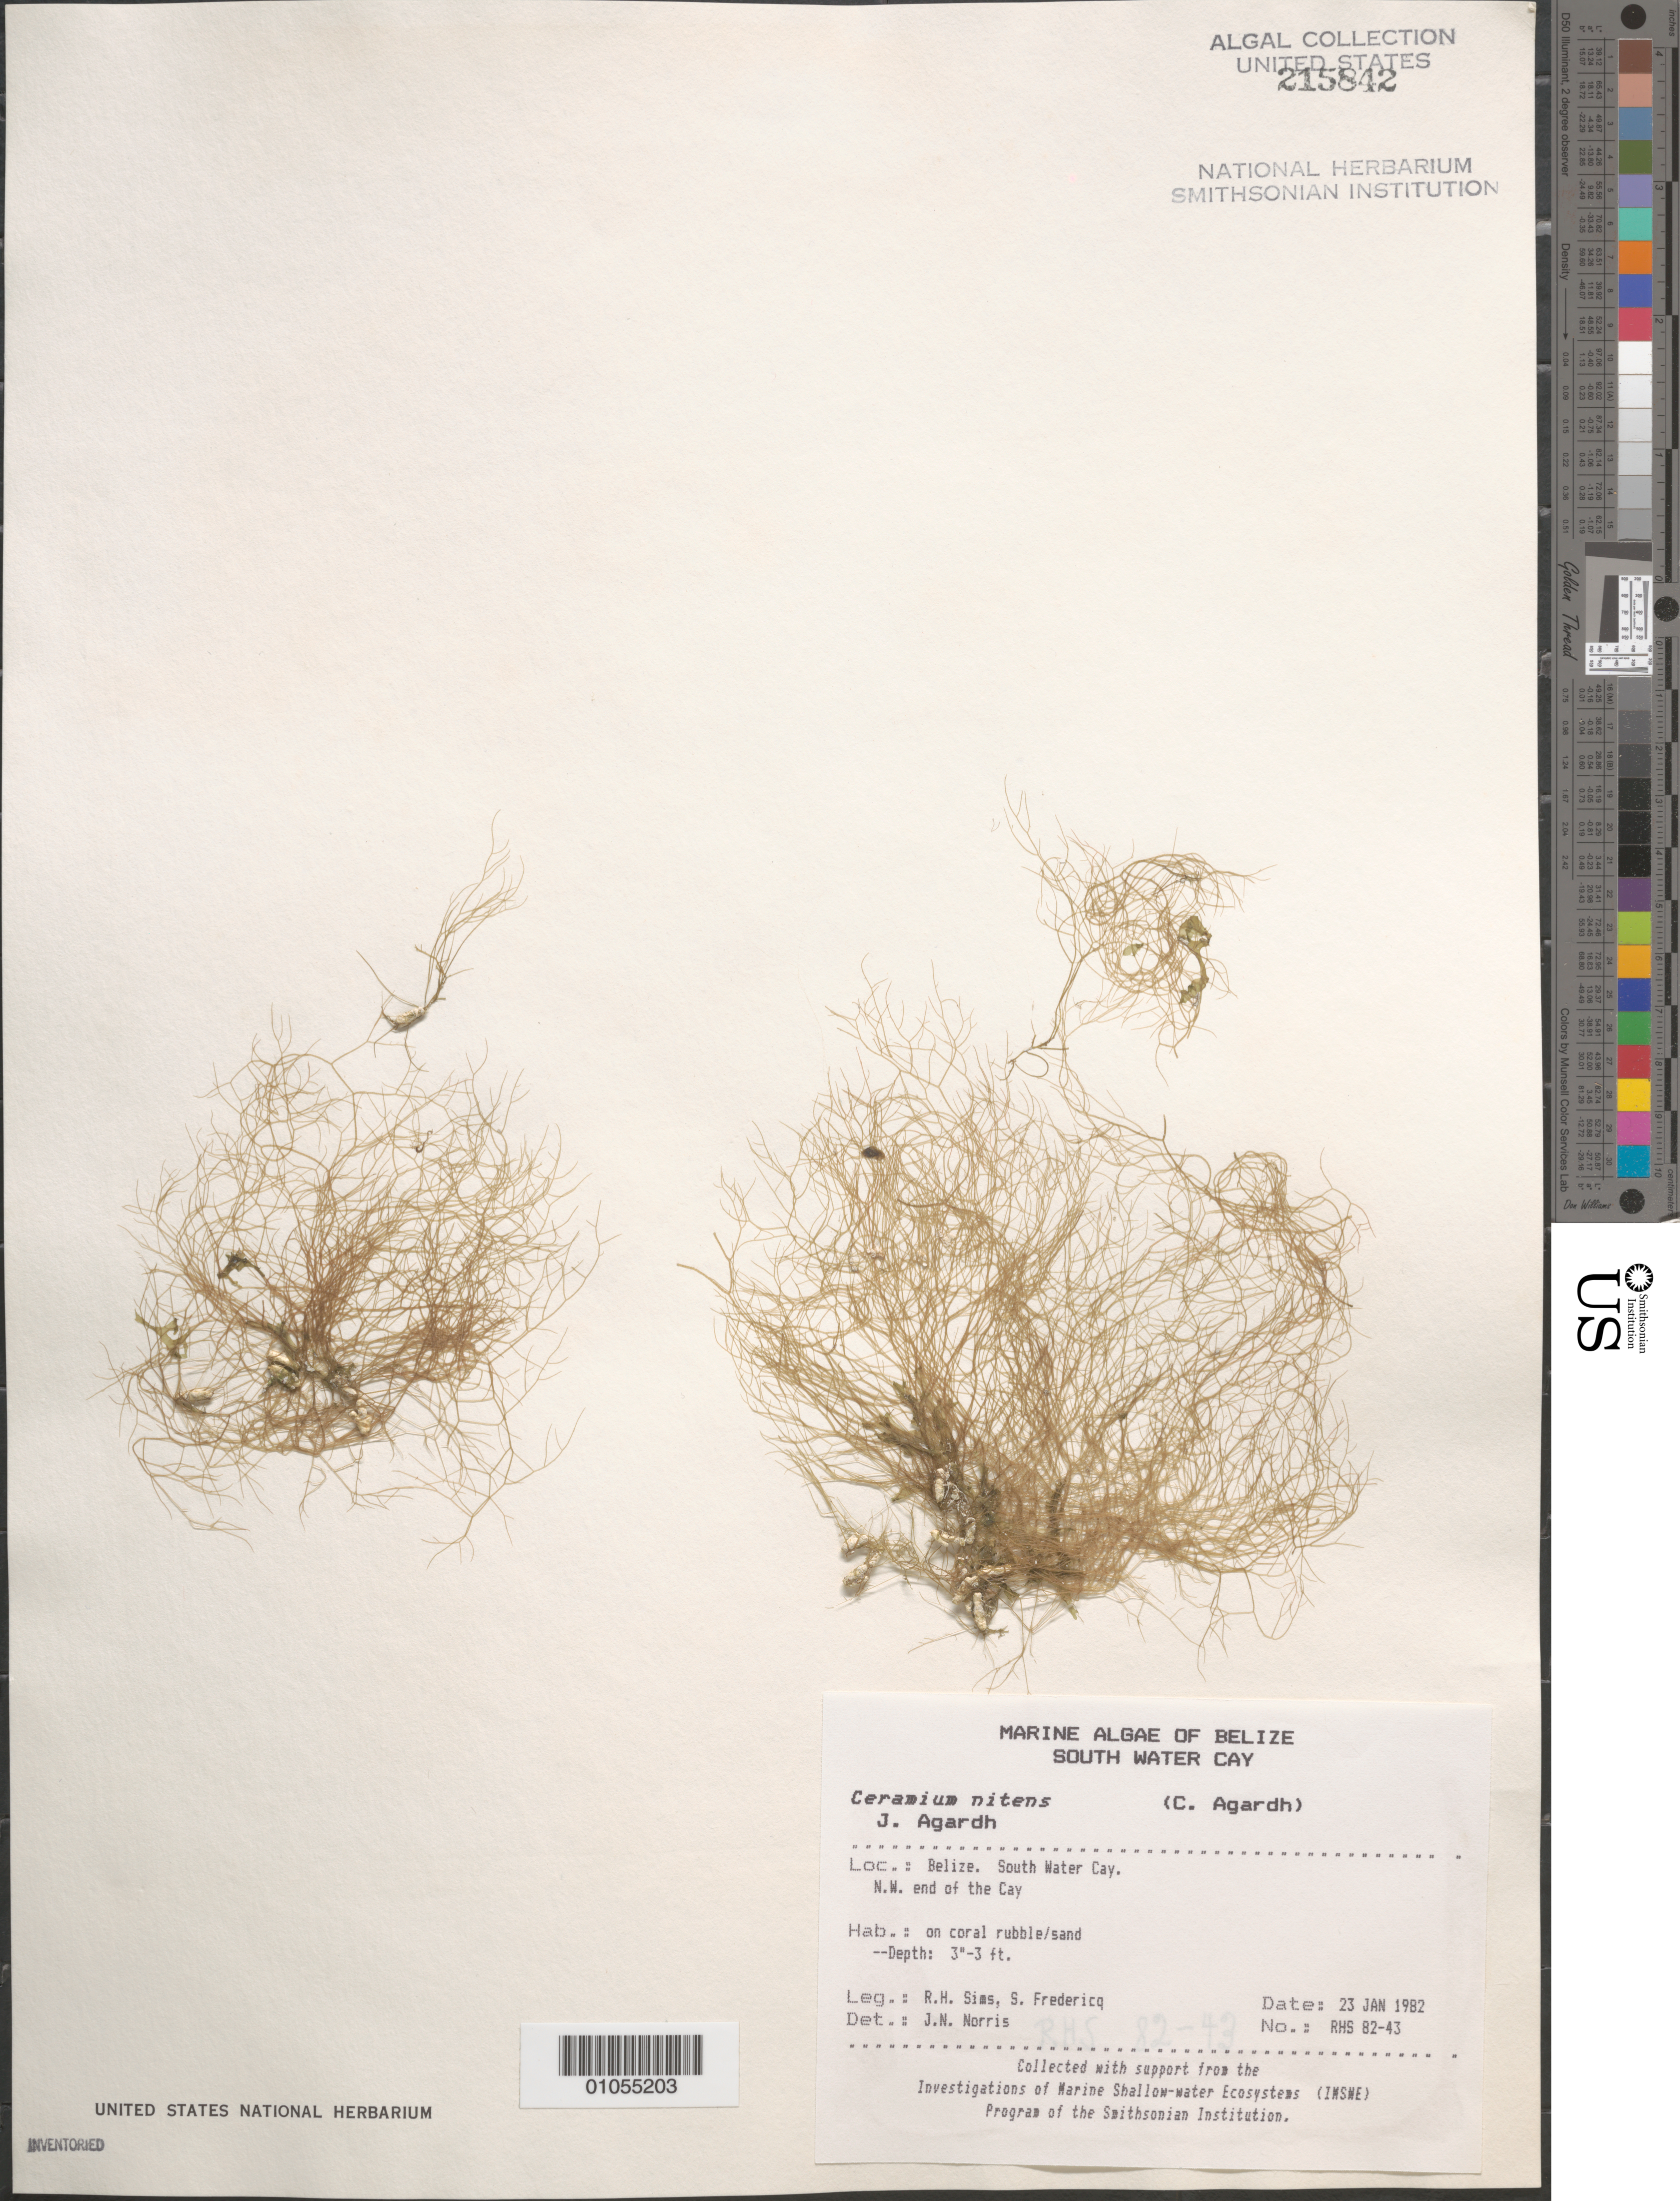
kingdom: Plantae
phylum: Rhodophyta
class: Florideophyceae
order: Ceramiales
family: Ceramiaceae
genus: Ceramium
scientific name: Ceramium nitens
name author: (C. Agardh) J. Agardh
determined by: Norris, James N.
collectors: R. H. Sims & S. Fredericq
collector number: RHS 82-43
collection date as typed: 23 Jan 1982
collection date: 1982-01-23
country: Belize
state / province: Stann Creek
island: South Water Cay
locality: Northwest end of cay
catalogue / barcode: US 215842